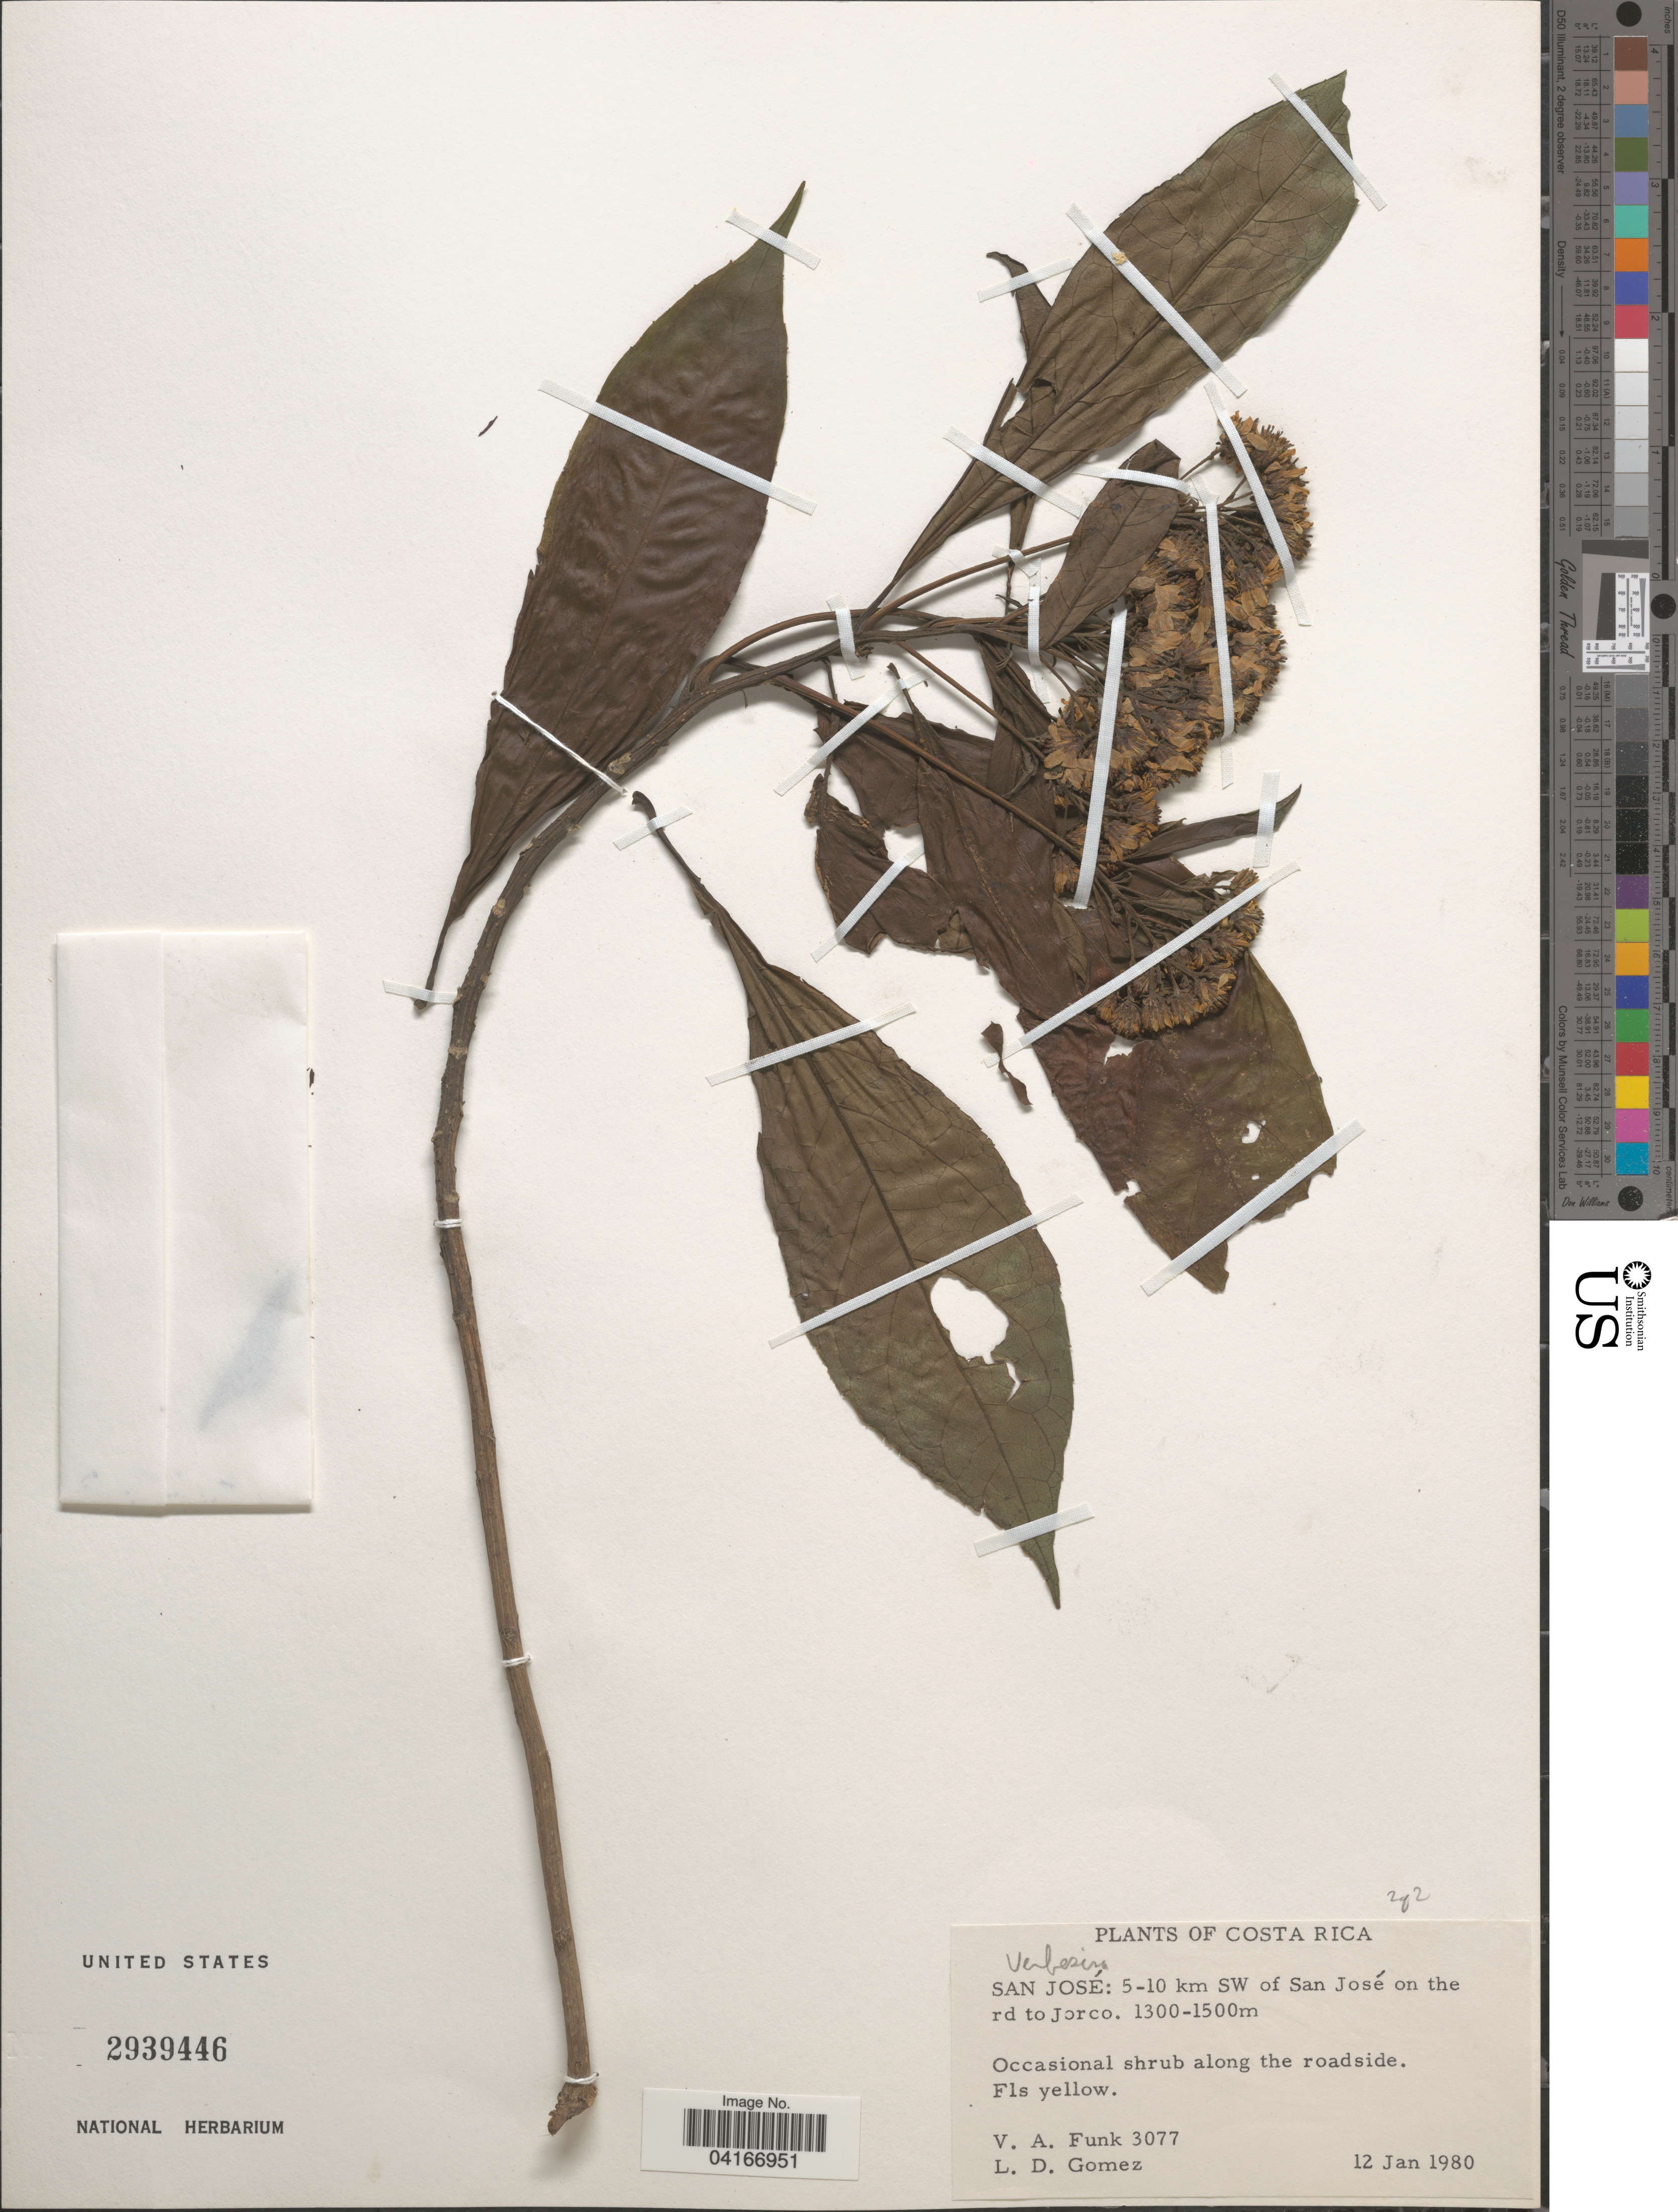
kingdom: Plantae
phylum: Tracheophyta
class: Magnoliopsida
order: Asterales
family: Asteraceae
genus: Verbesina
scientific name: Verbesina sp.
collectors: V. Funk & L. D. Gómez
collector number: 3077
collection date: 1980-01-12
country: Costa Rica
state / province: San José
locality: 5-10 km SW of San José on the rd to Jorco.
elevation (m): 1300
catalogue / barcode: US 2939446